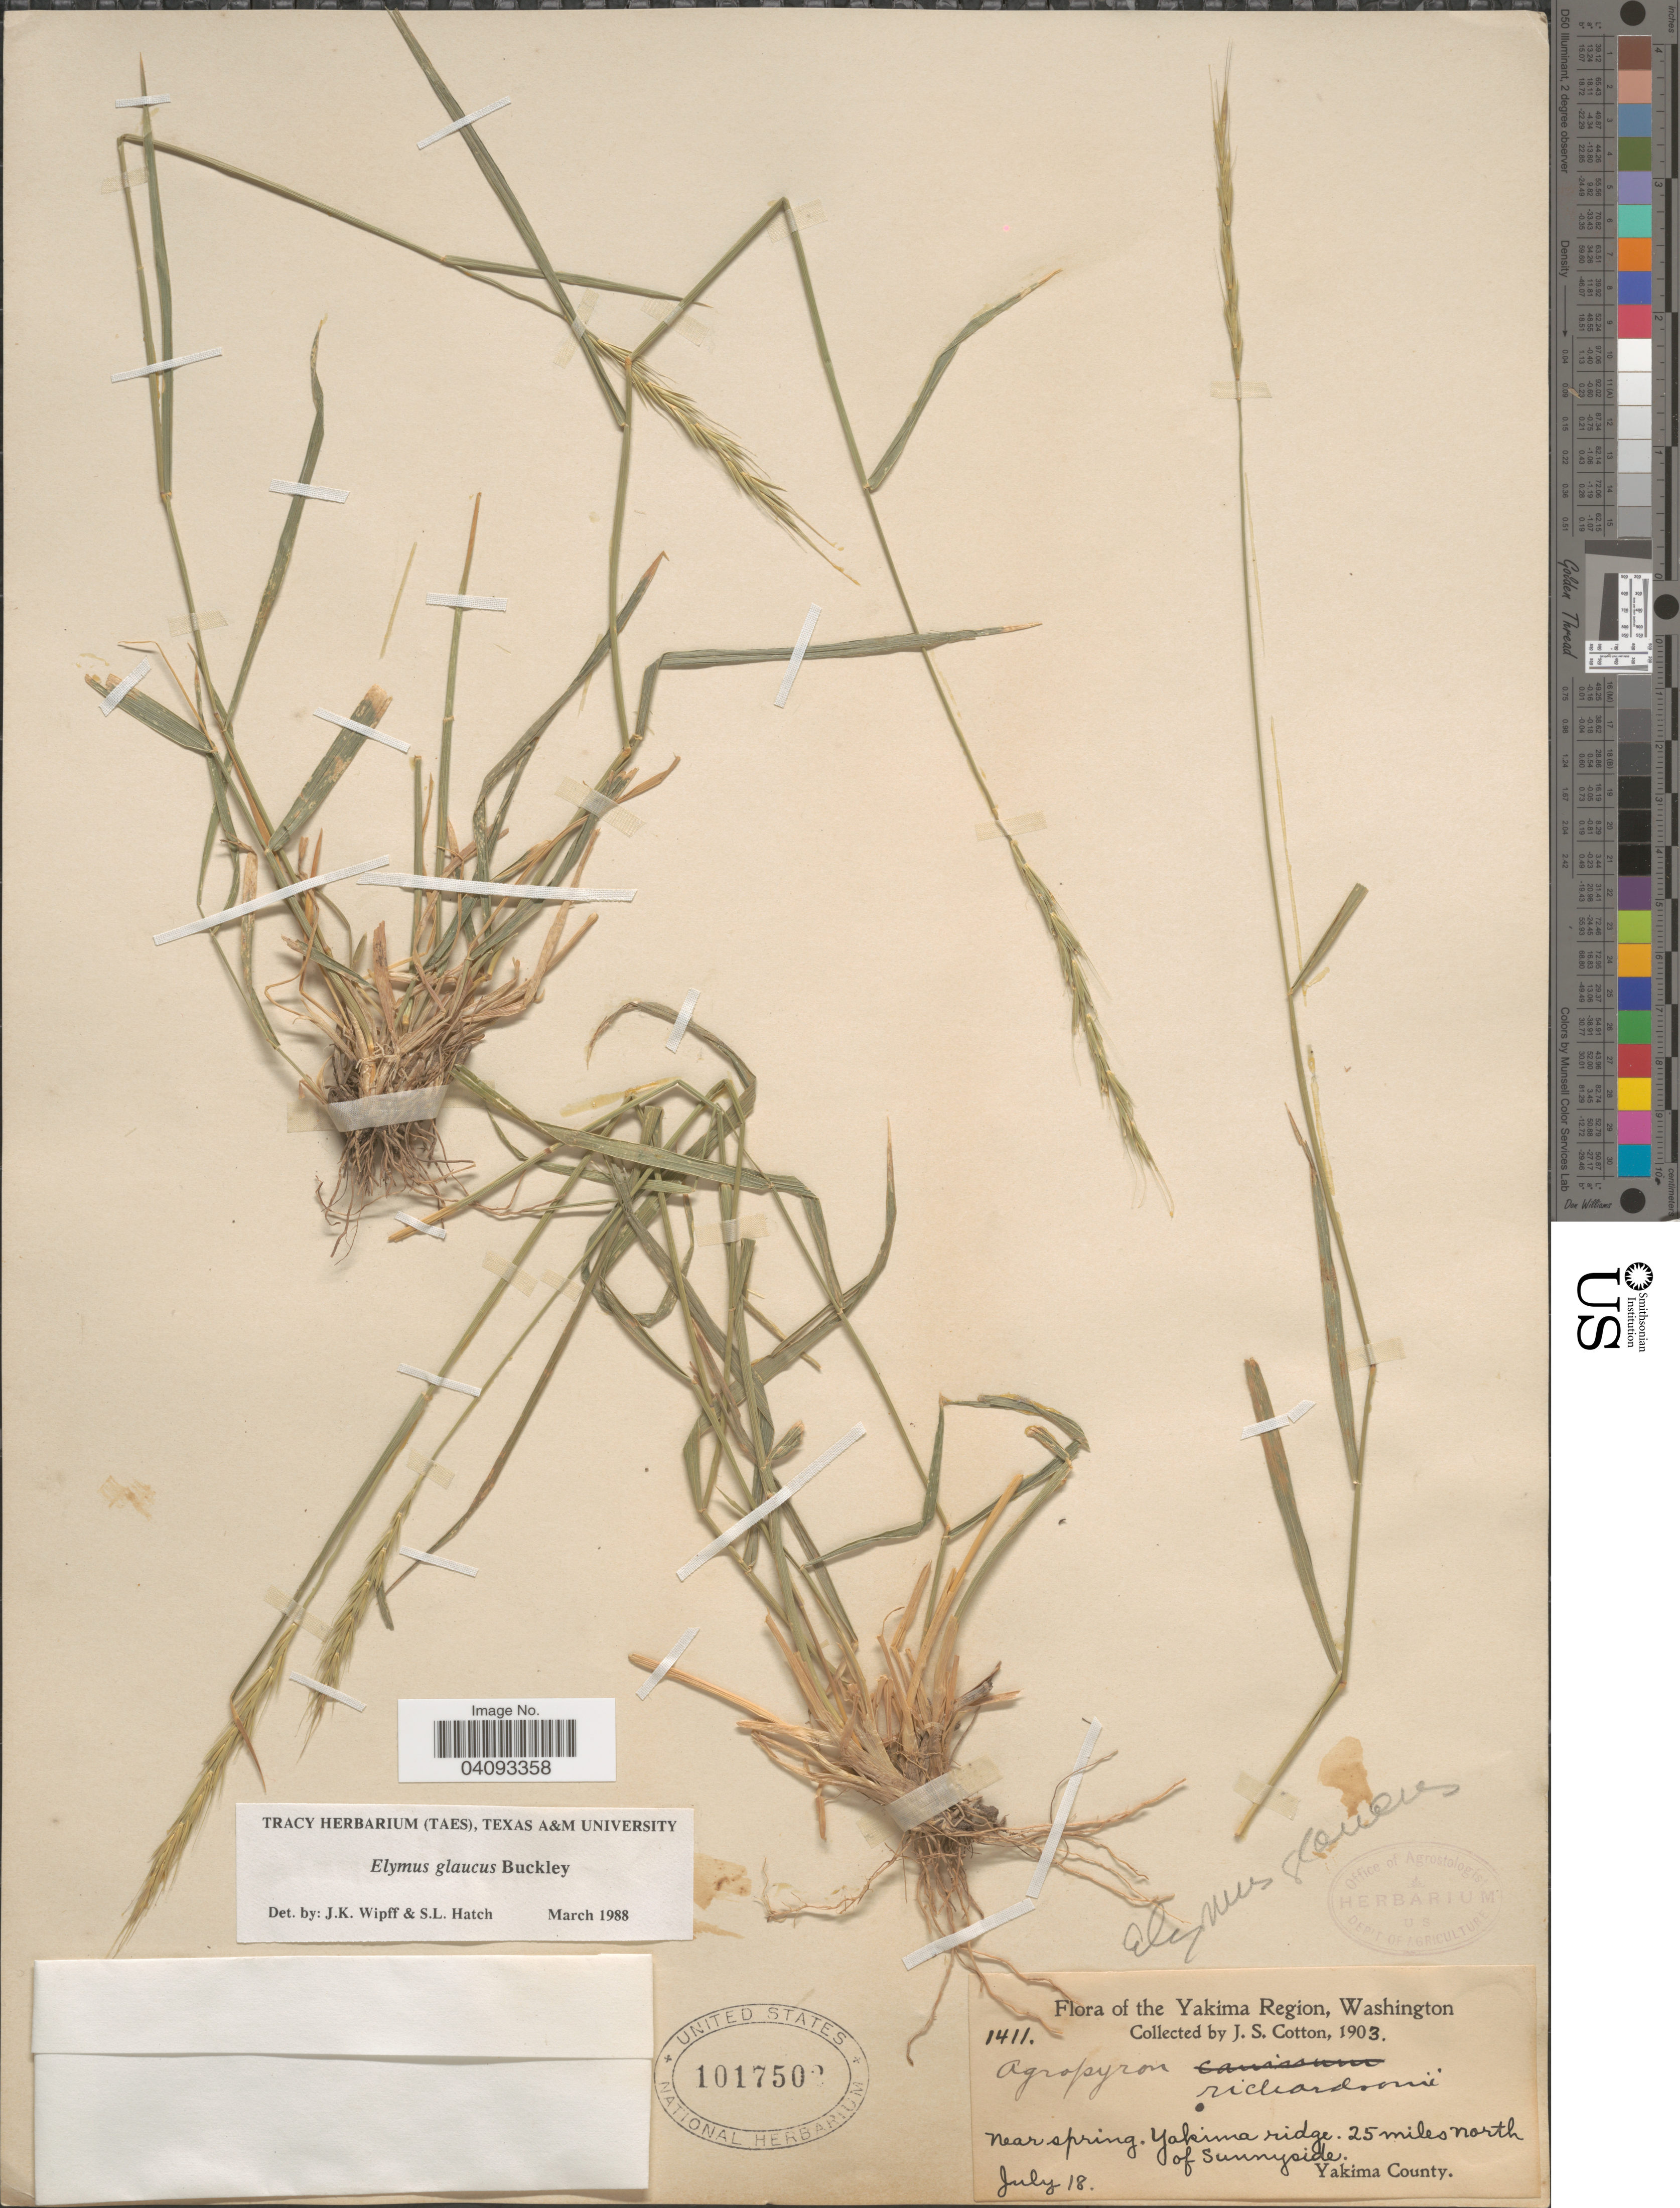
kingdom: Plantae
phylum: Tracheophyta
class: Liliopsida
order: Poales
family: Poaceae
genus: Elymus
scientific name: Elymus glaucus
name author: Buckley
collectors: J. S. Cotton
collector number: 1411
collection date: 1903-07-18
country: United States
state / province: Washington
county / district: Yakima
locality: Yakima Region. Near spring. Yakima ridge, 25 miles north of sunnyside. Yakima County.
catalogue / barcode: US 1017502